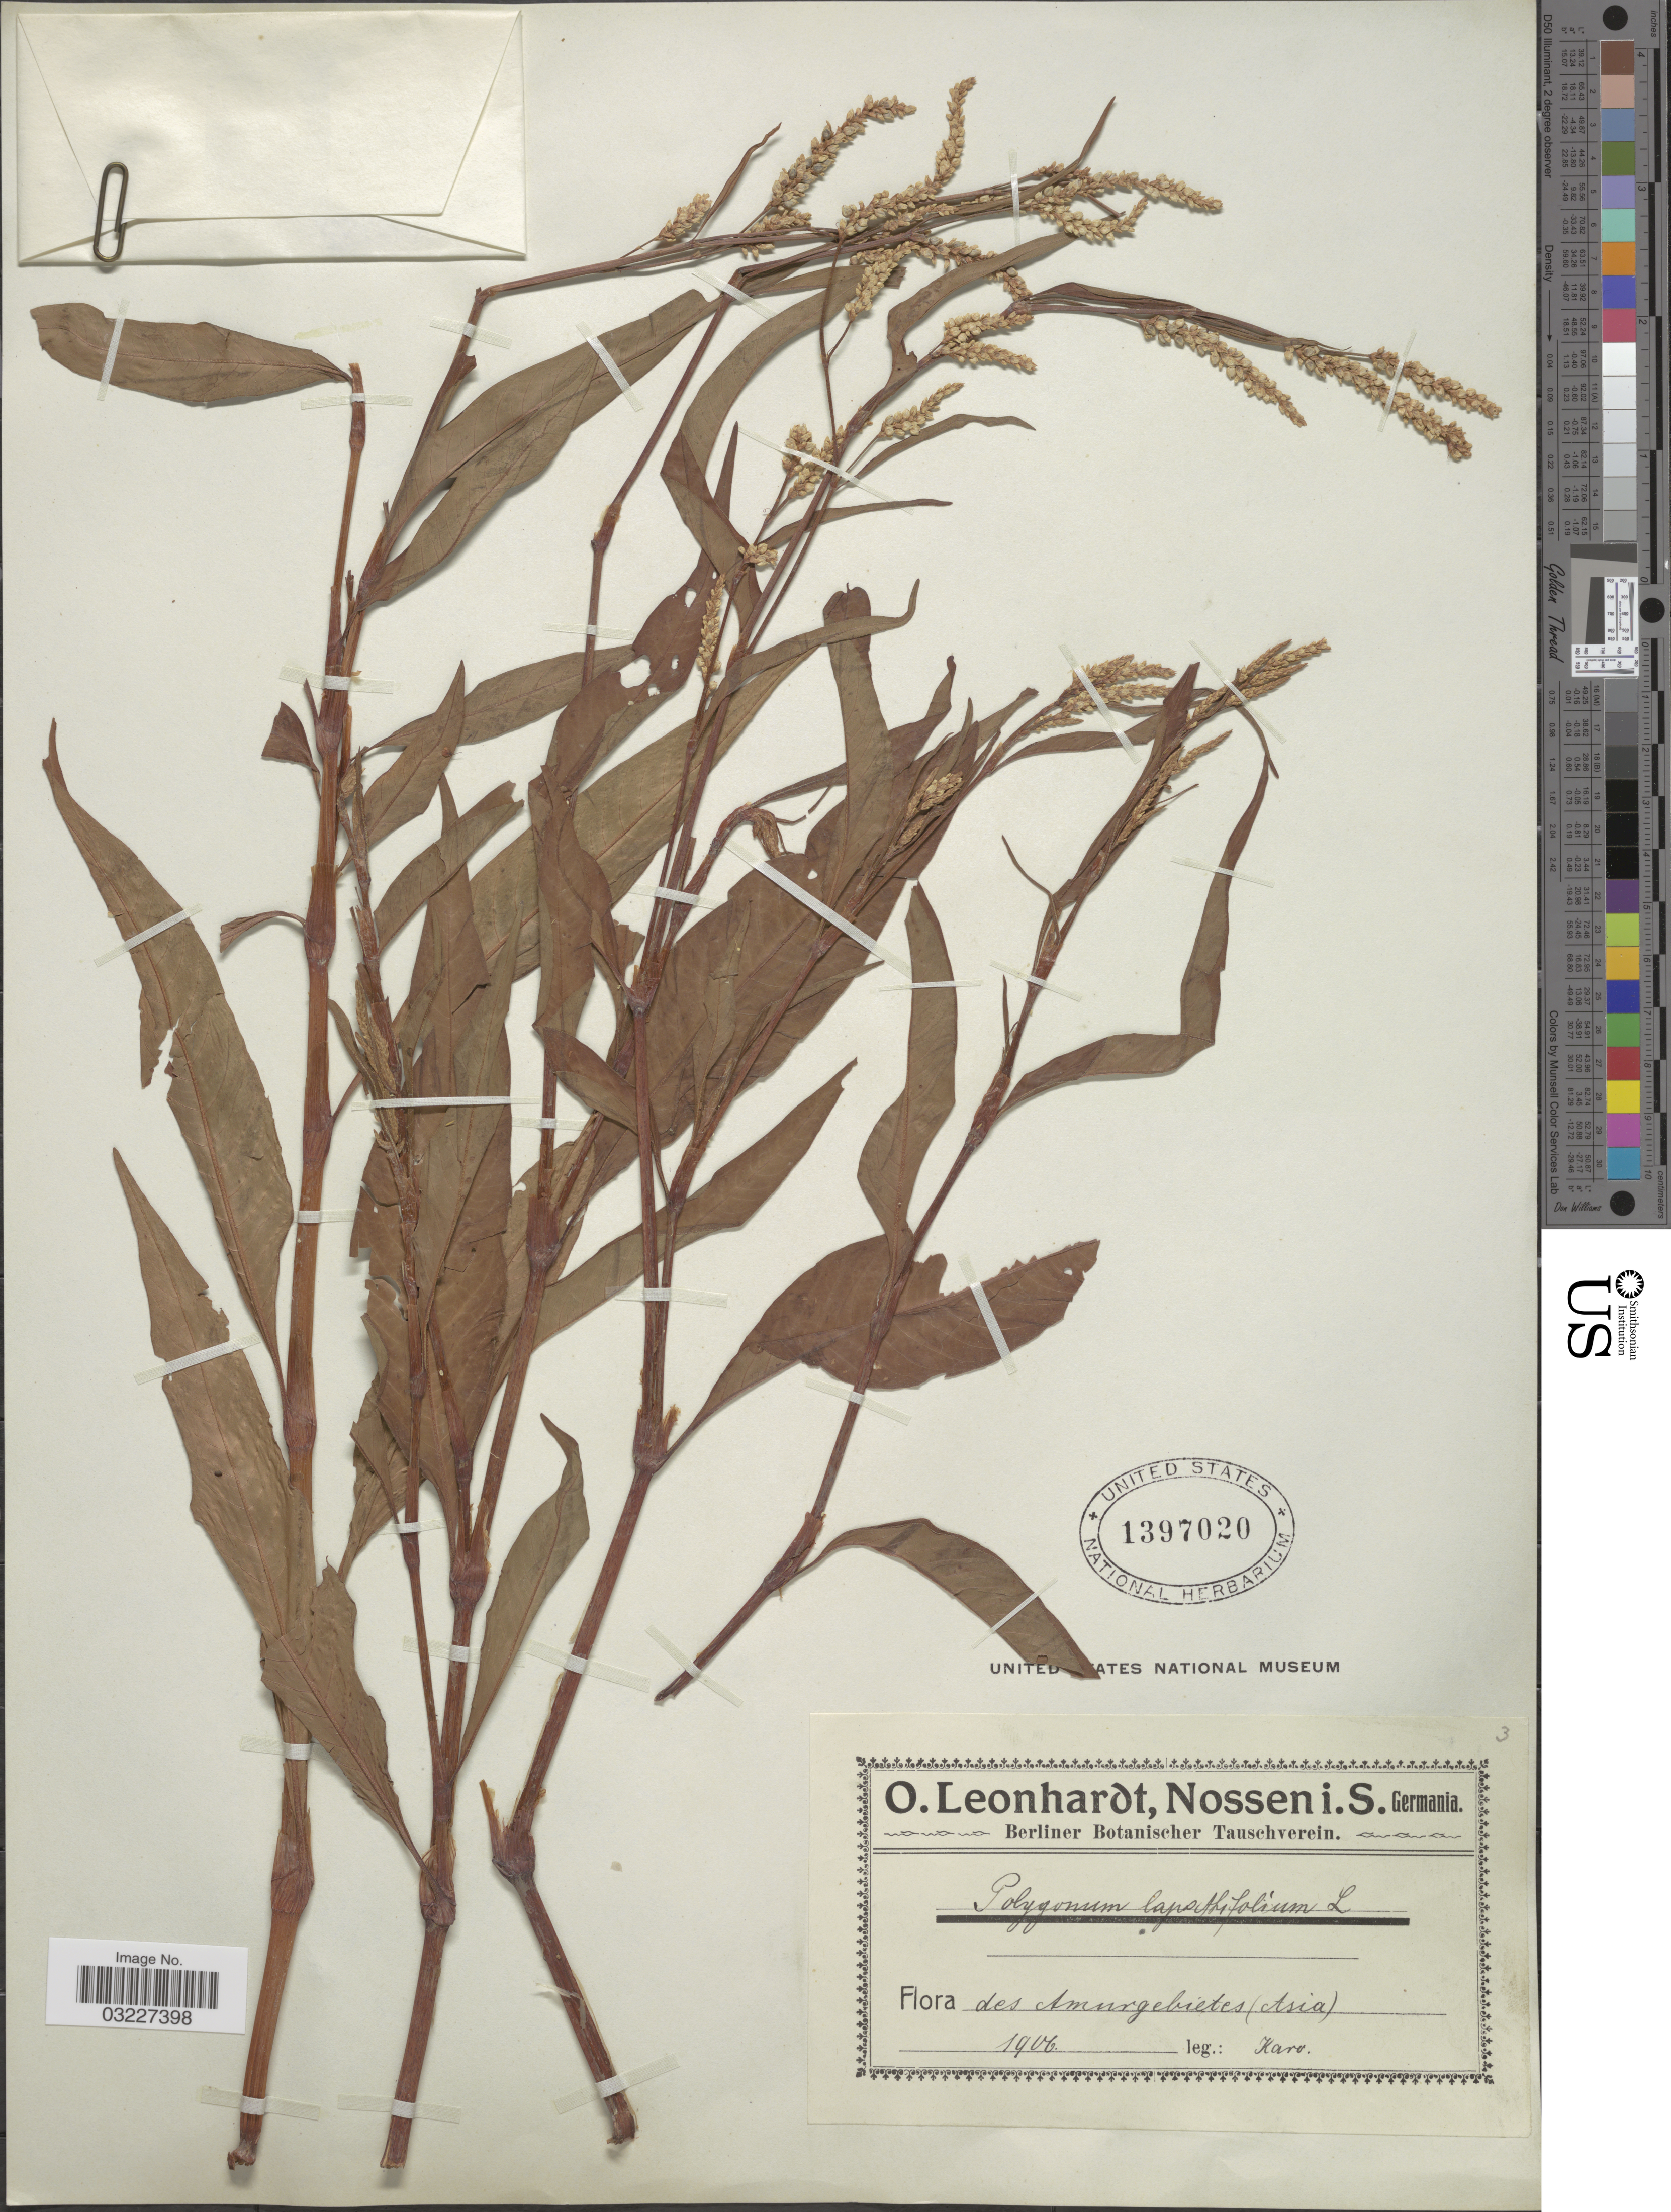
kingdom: Plantae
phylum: Tracheophyta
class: Magnoliopsida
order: Caryophyllales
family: Polygonaceae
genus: Polygonum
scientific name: Polygonum lapathifolium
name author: L.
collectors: Karo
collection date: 1906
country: Russian Federation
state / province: Amur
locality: Amurgebietes (Asia).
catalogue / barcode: US 1397020